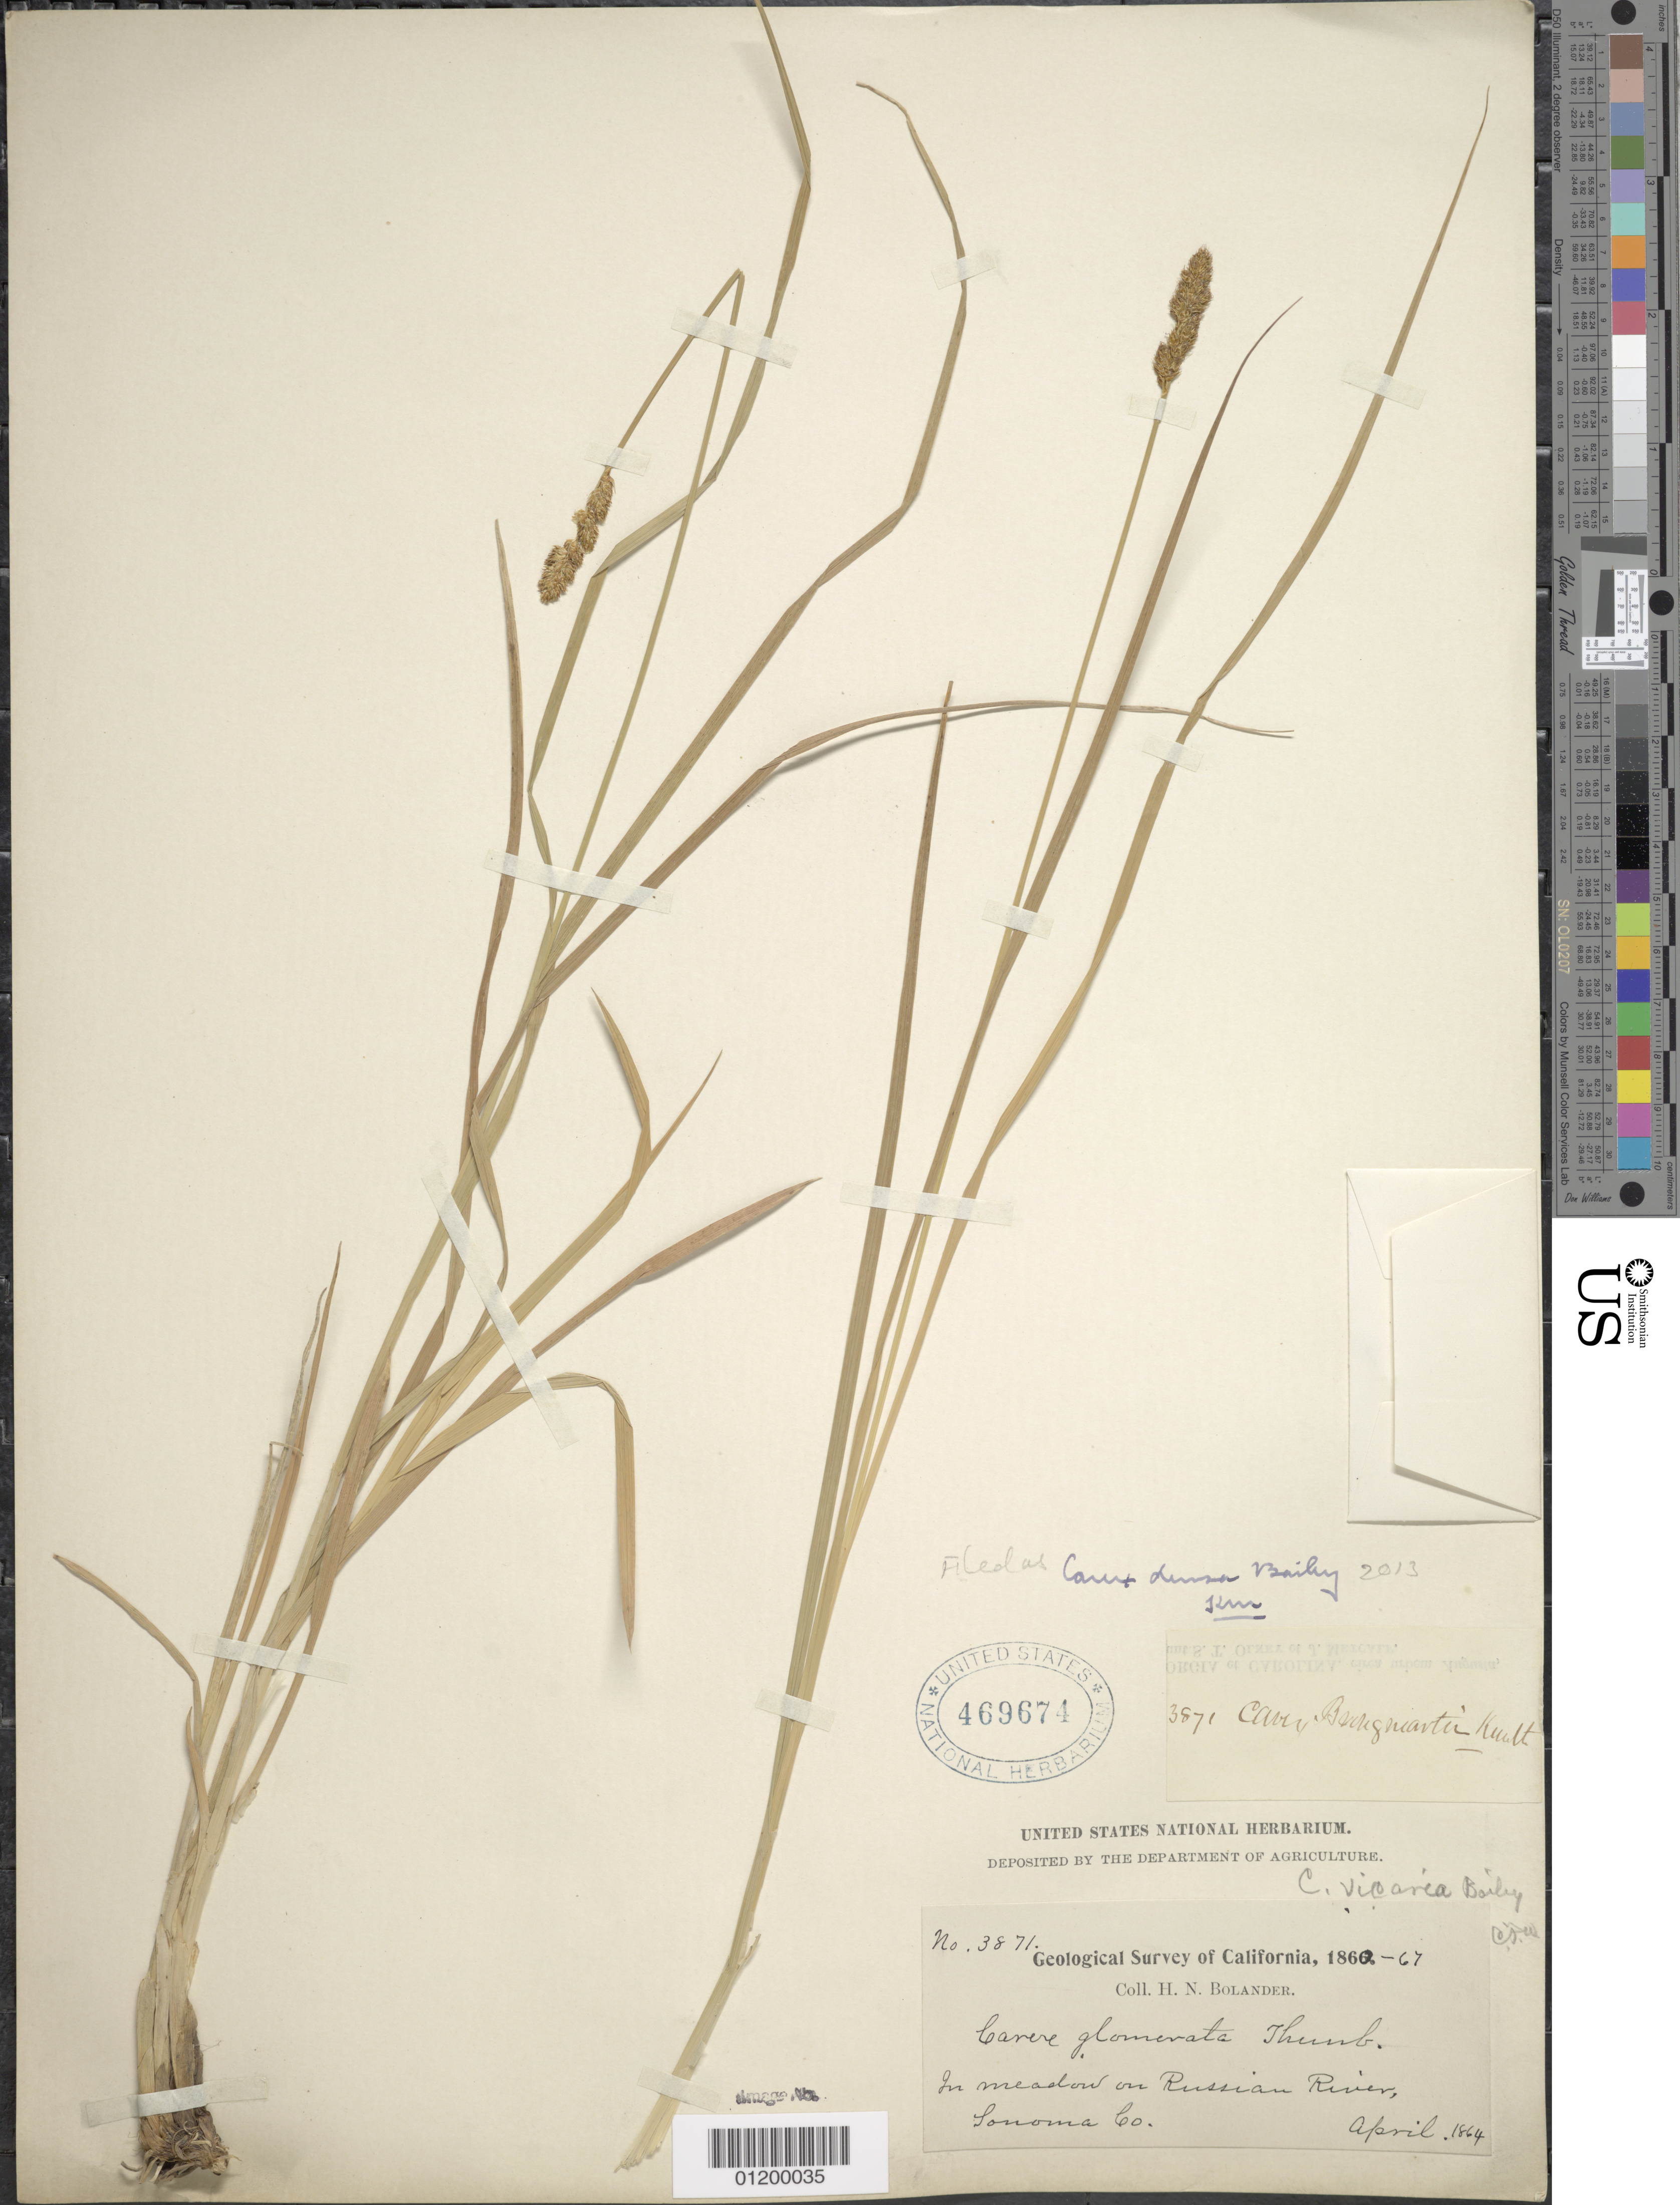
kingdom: Plantae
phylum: Tracheophyta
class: Liliopsida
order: Poales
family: Cyperaceae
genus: Carex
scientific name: Carex densa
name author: (L.H. Bailey) L.H. Bailey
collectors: H. Bolander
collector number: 3871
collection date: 1864-04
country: United States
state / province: California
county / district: Sonoma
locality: Meadow on Russian River.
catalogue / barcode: US 469674